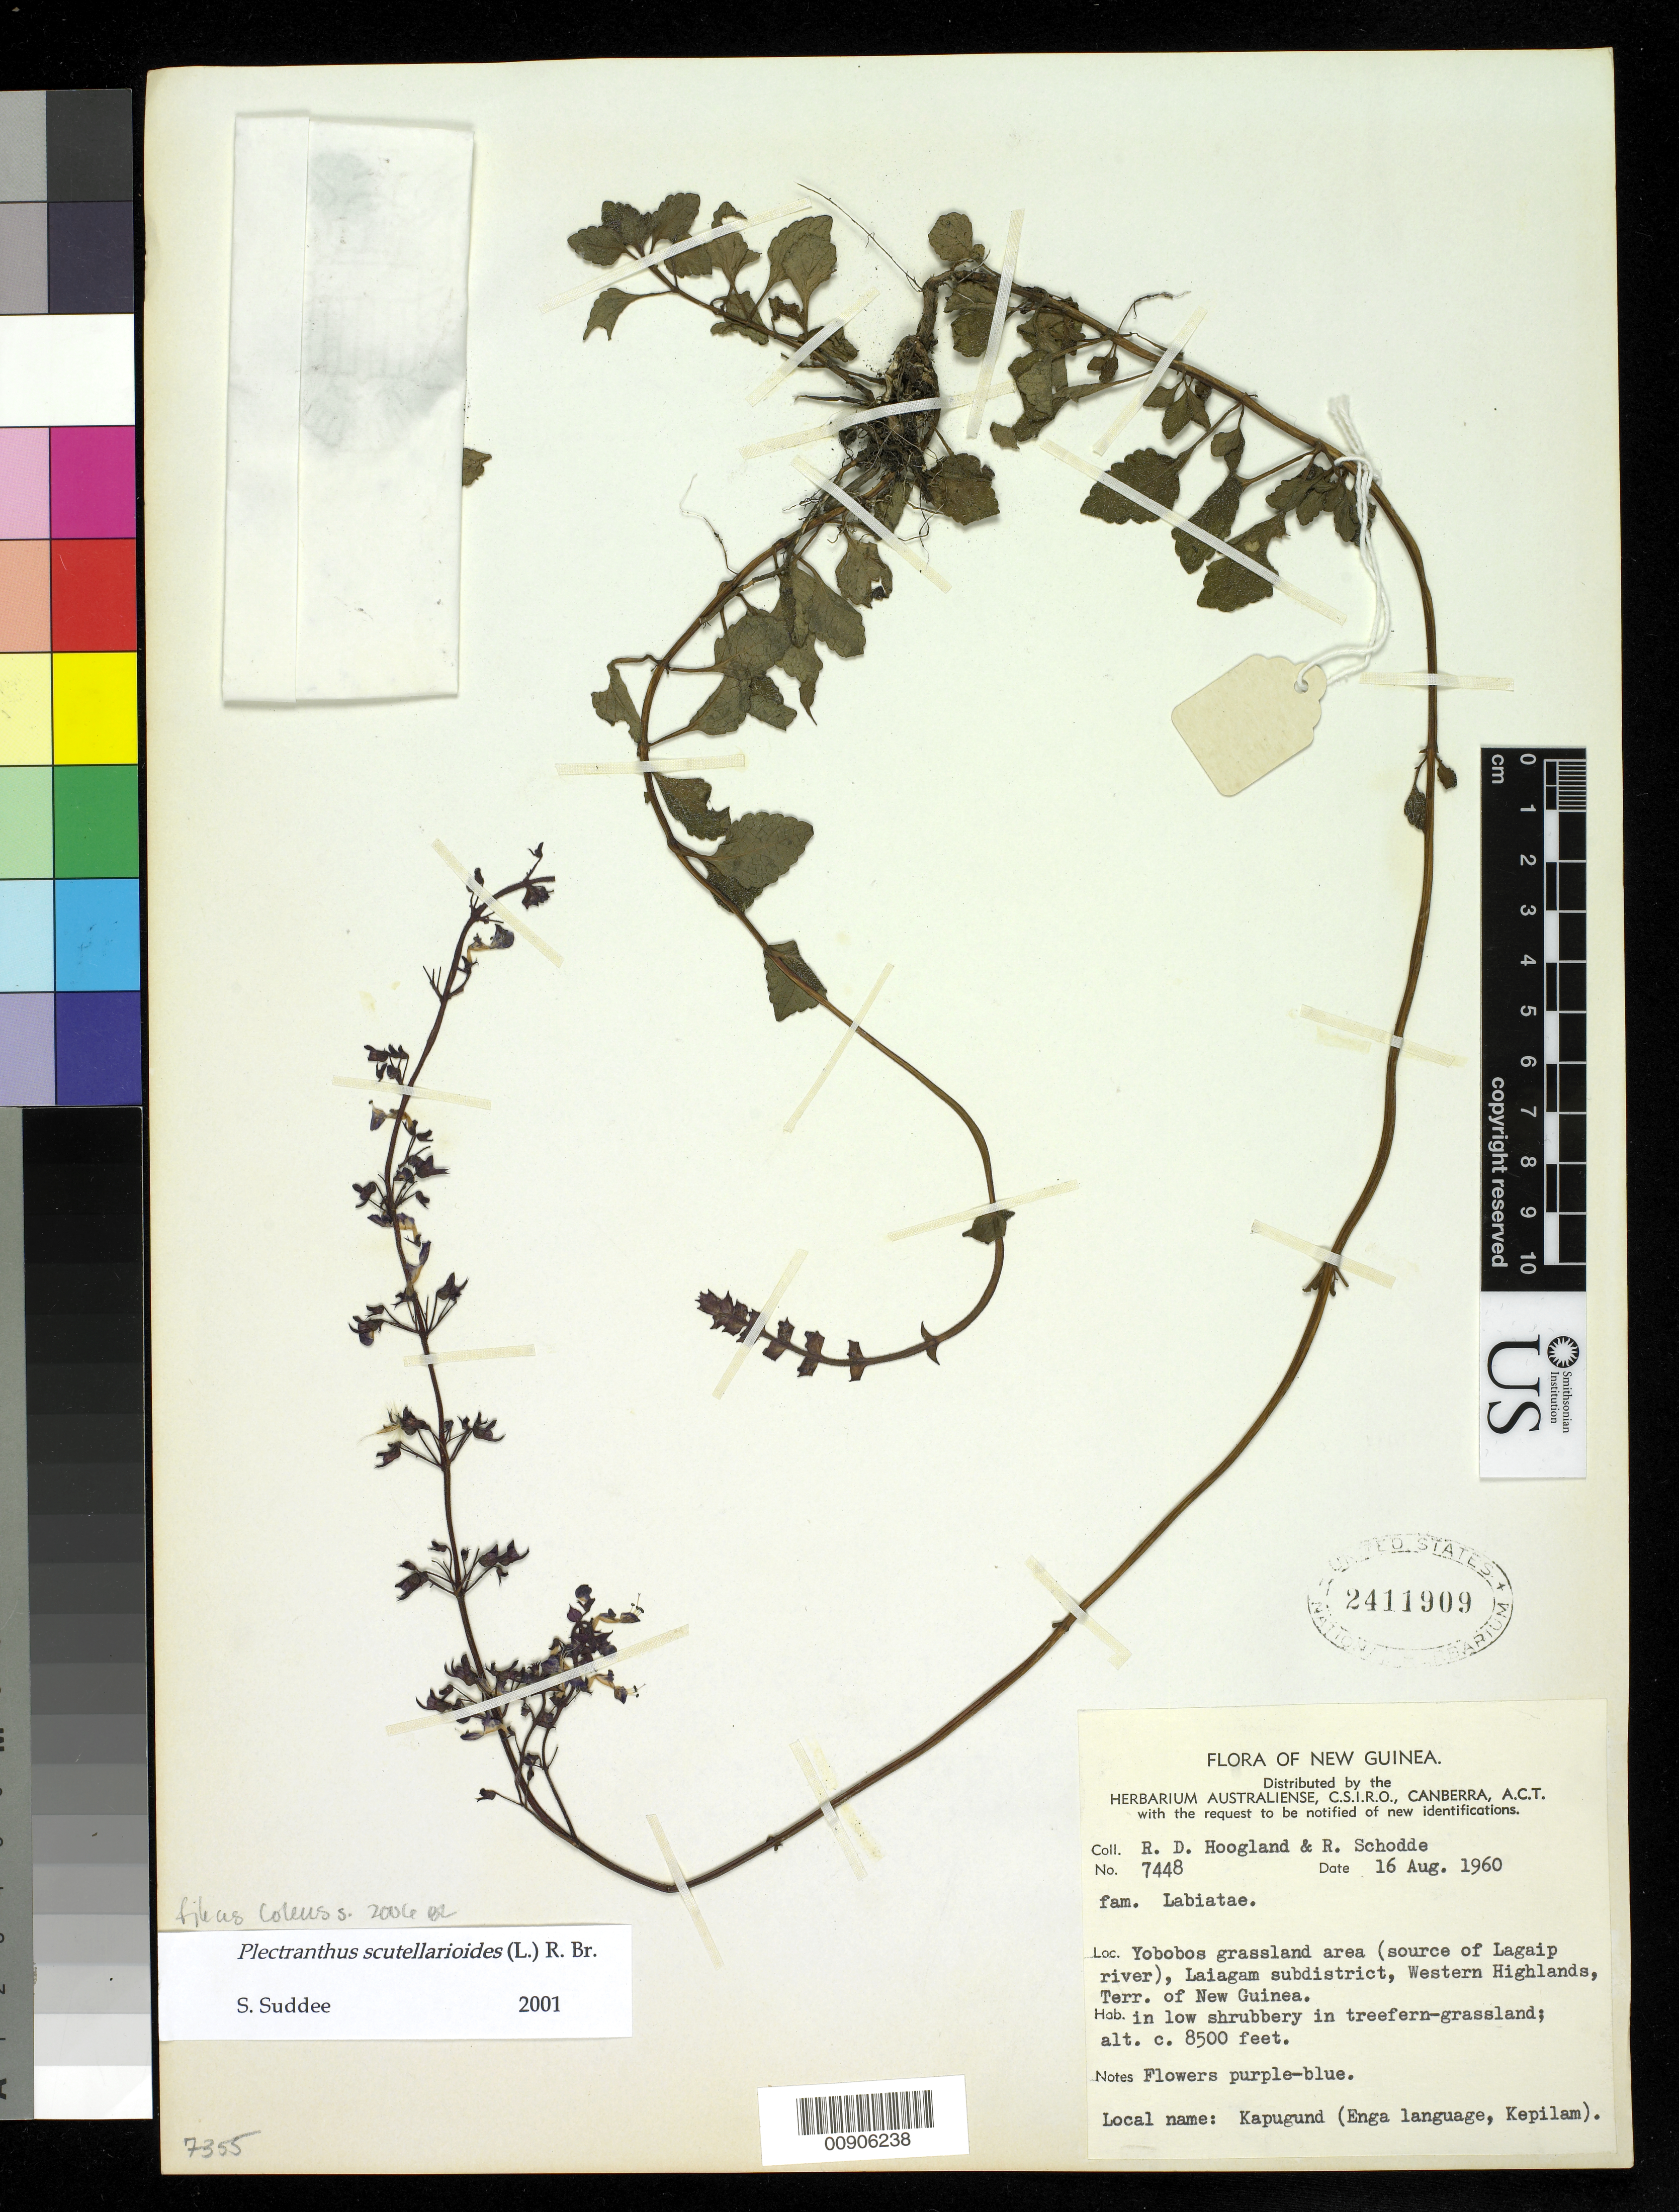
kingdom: Plantae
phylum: Tracheophyta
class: Magnoliopsida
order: Lamiales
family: Lamiaceae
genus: Coleus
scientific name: Coleus scutellarioides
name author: (L.) Benth.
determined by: Wagner, W. L., (BOT), Smithsonian Institution - National Museum of Natural History (UNITED STATES)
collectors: R. D. Hoogland & R. Schodde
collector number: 7448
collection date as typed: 16 Aug 1960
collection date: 1960-08-16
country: Papua New Guinea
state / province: Enga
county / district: Laiagam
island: New Guinea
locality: Yobobos grassland area (source of Lagaip River)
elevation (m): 2591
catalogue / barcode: US 2411909